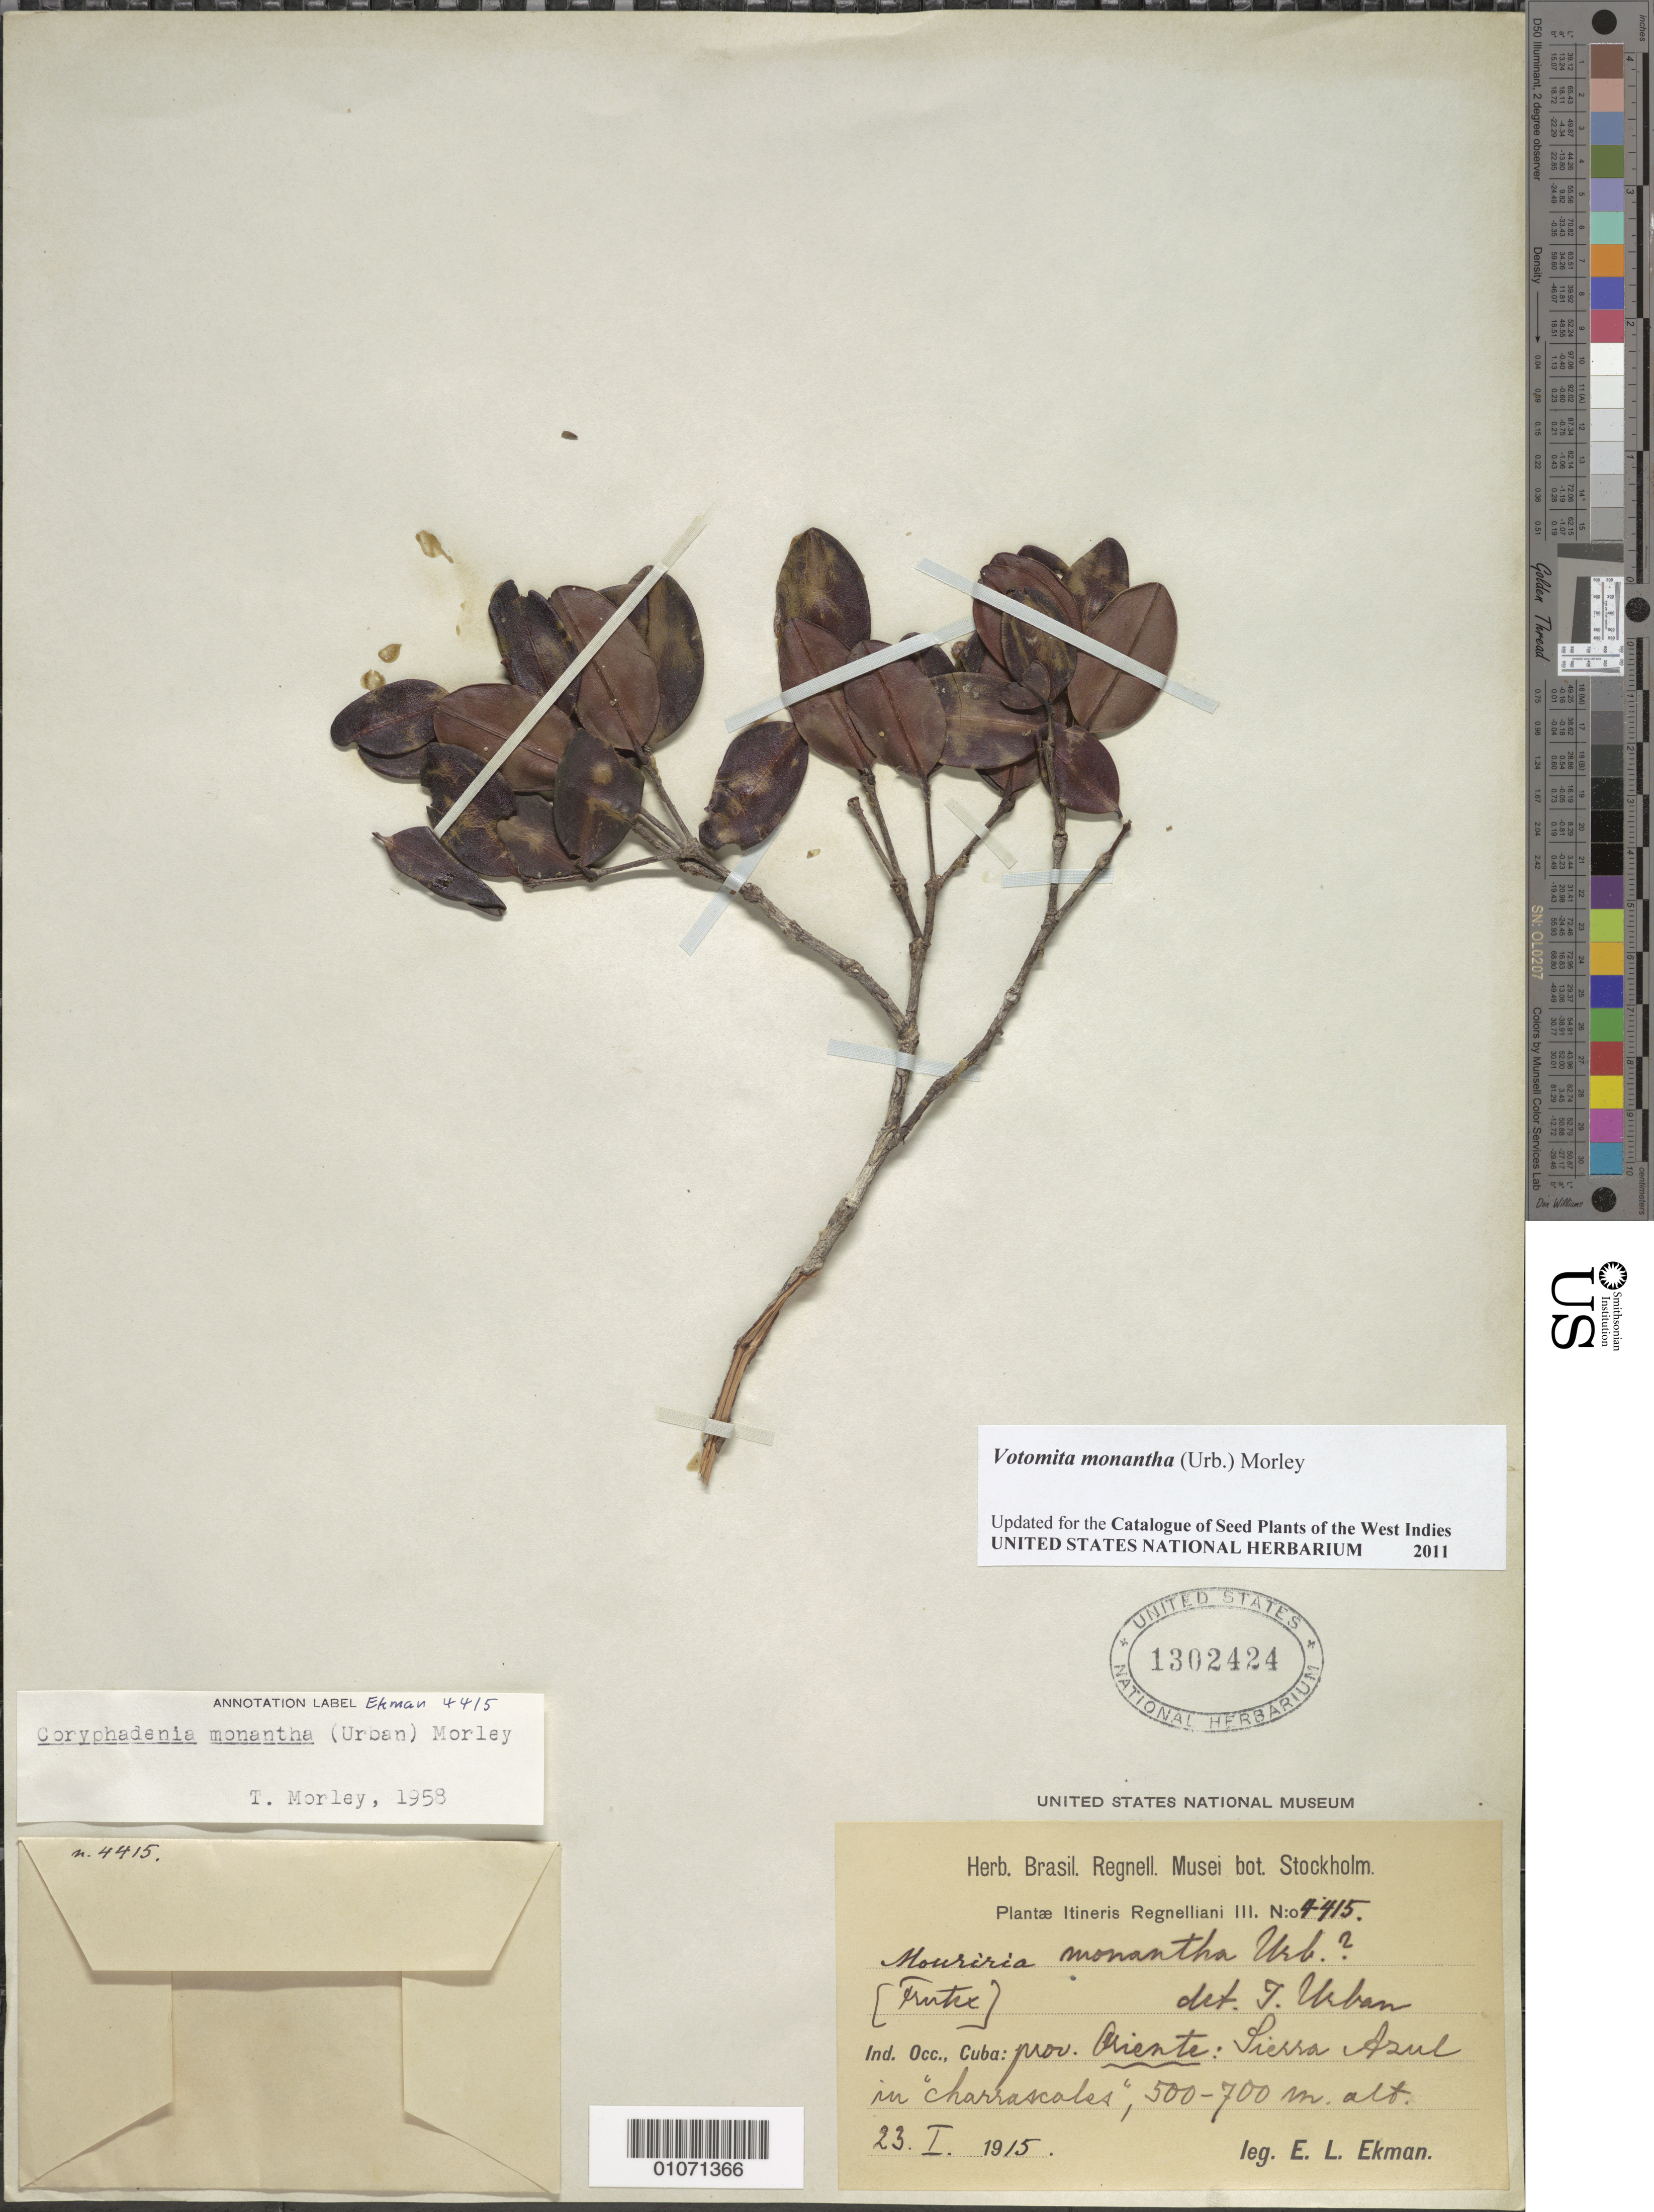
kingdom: Plantae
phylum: Tracheophyta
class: Magnoliopsida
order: Myrtales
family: Melastomataceae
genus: Votomita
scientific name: Votomita monantha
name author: (Urb.) Morley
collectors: E. L. Ekman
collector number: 4415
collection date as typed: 23 Jan 1915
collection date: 1915-01-23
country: Cuba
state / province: Oriente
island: Cuba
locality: Sierra Azul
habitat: In charrascales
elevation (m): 500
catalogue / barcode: US 1302424